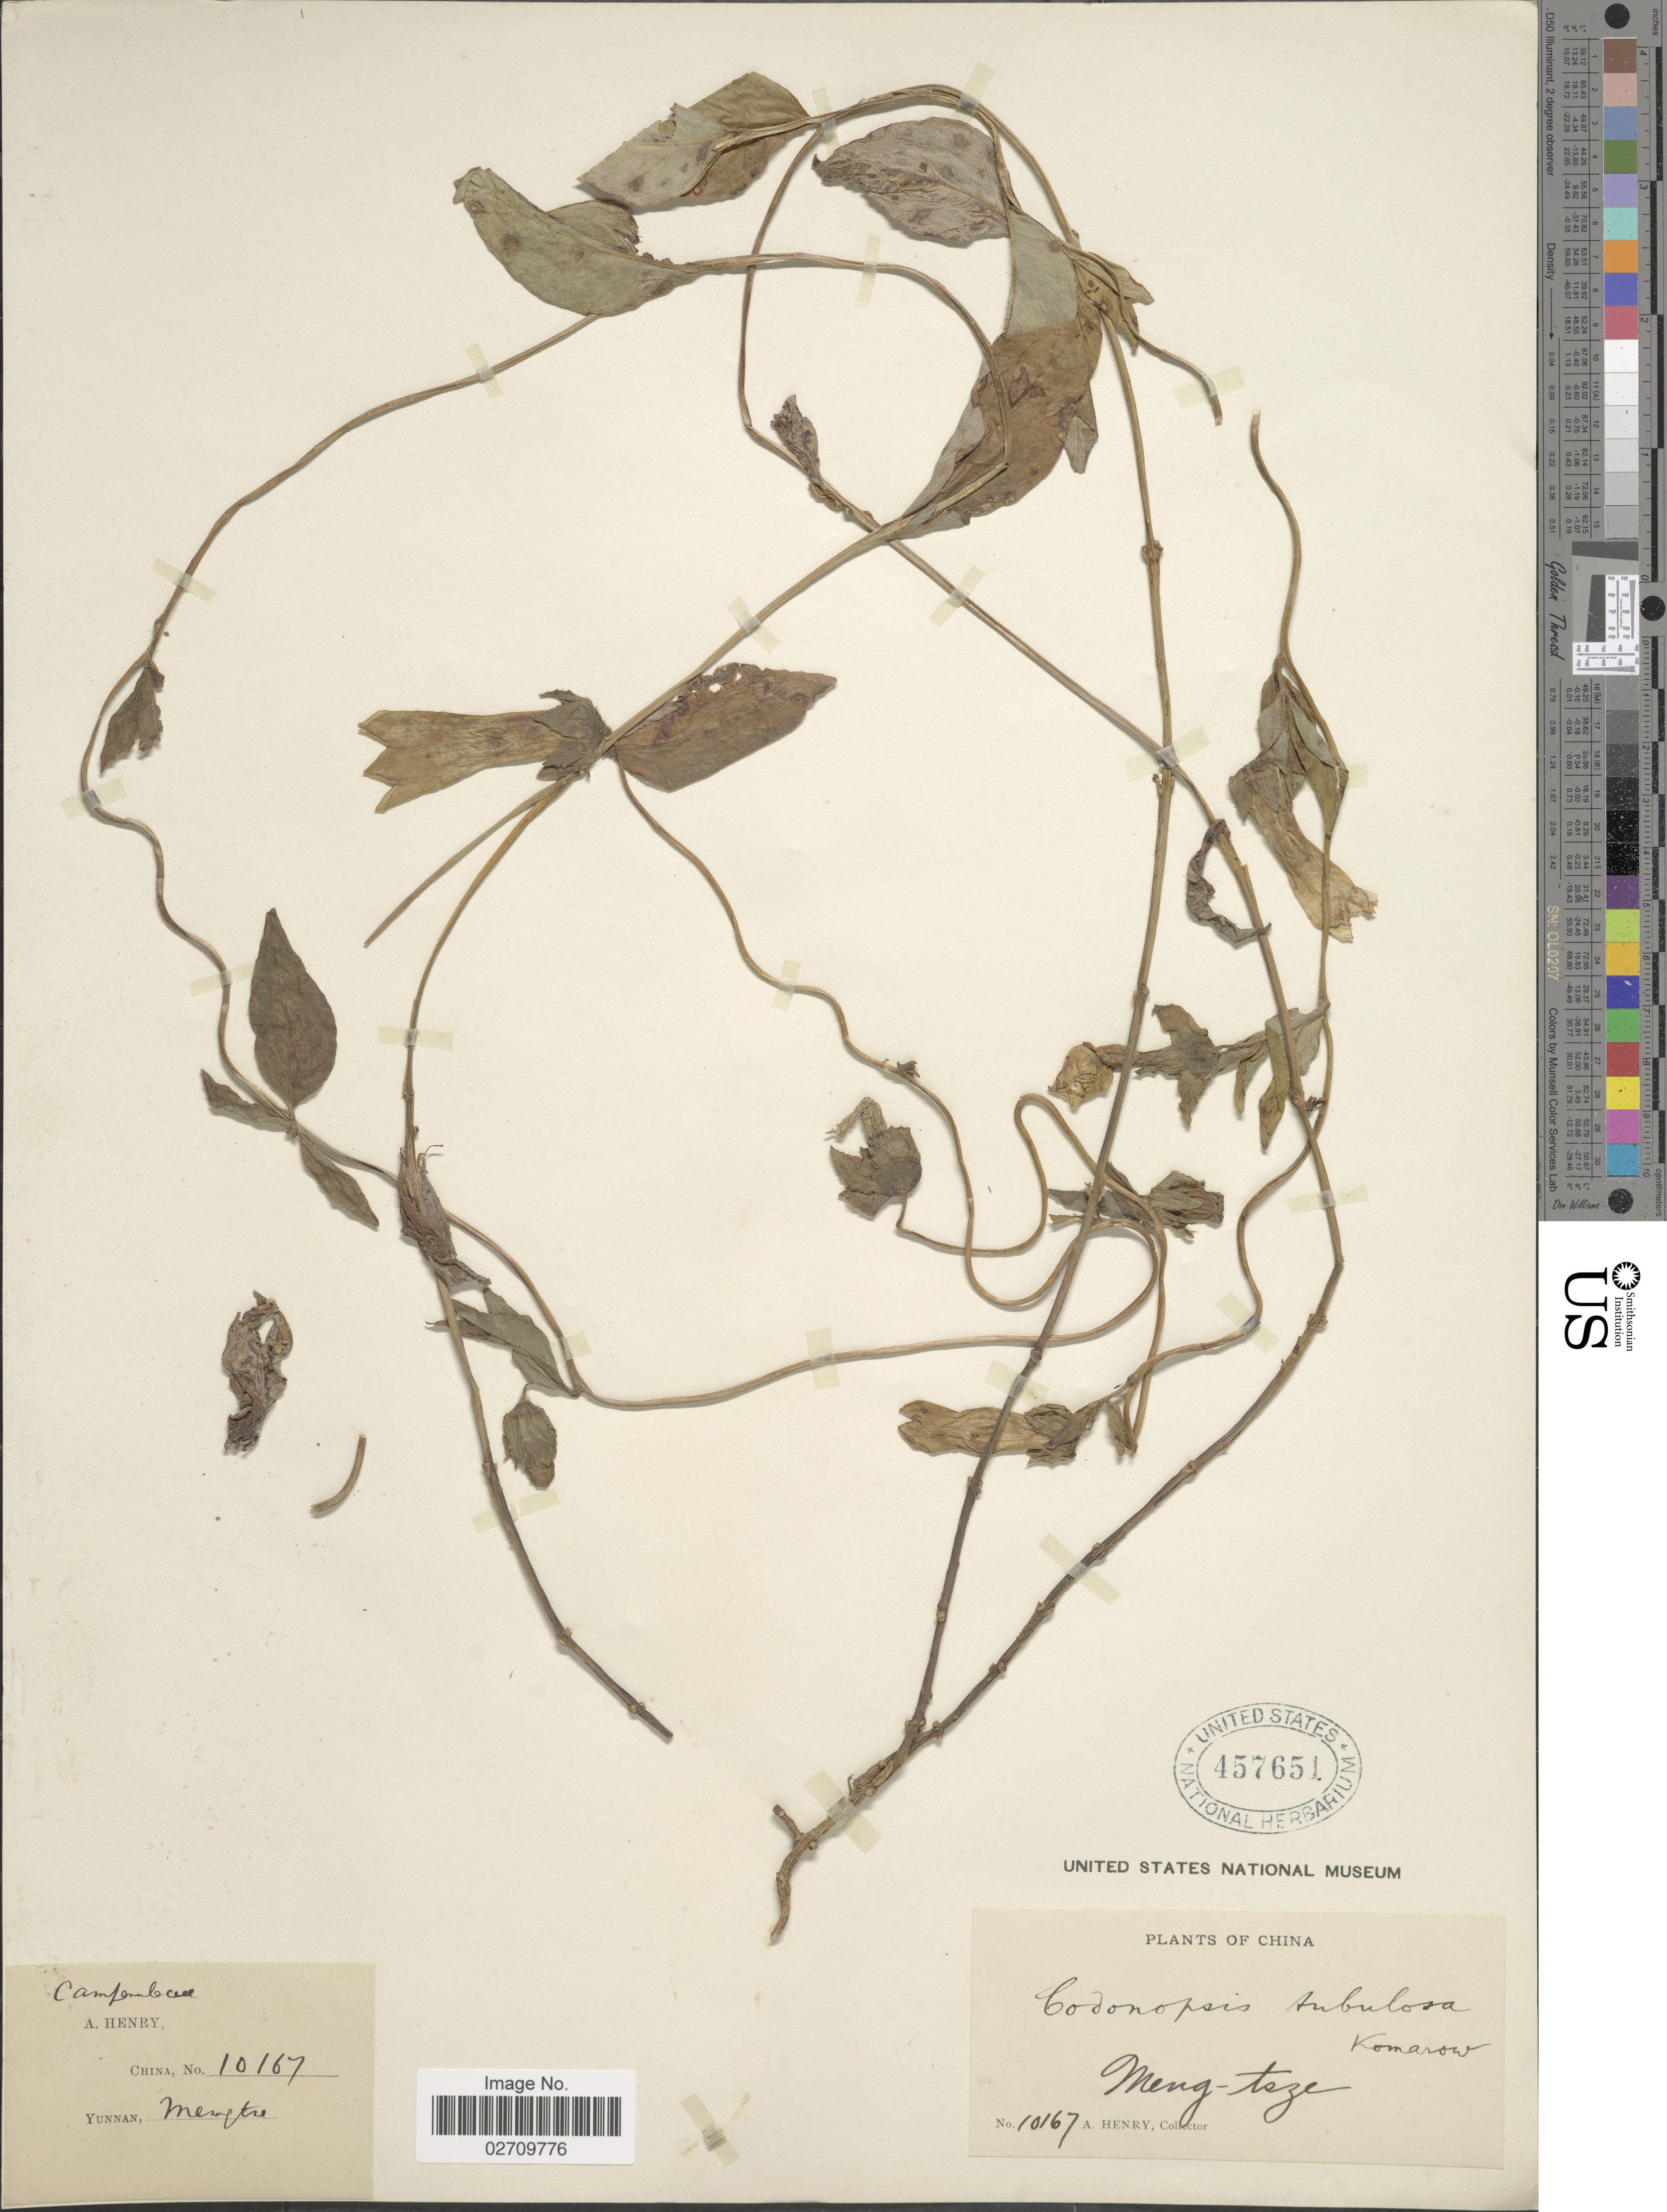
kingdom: Plantae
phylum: Tracheophyta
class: Magnoliopsida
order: Asterales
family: Campanulaceae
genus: Codonopsis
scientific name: Codonopsis tubulosa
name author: Kom.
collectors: A. Henry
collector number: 10167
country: China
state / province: Yunnan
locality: Mengtze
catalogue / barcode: US 457651